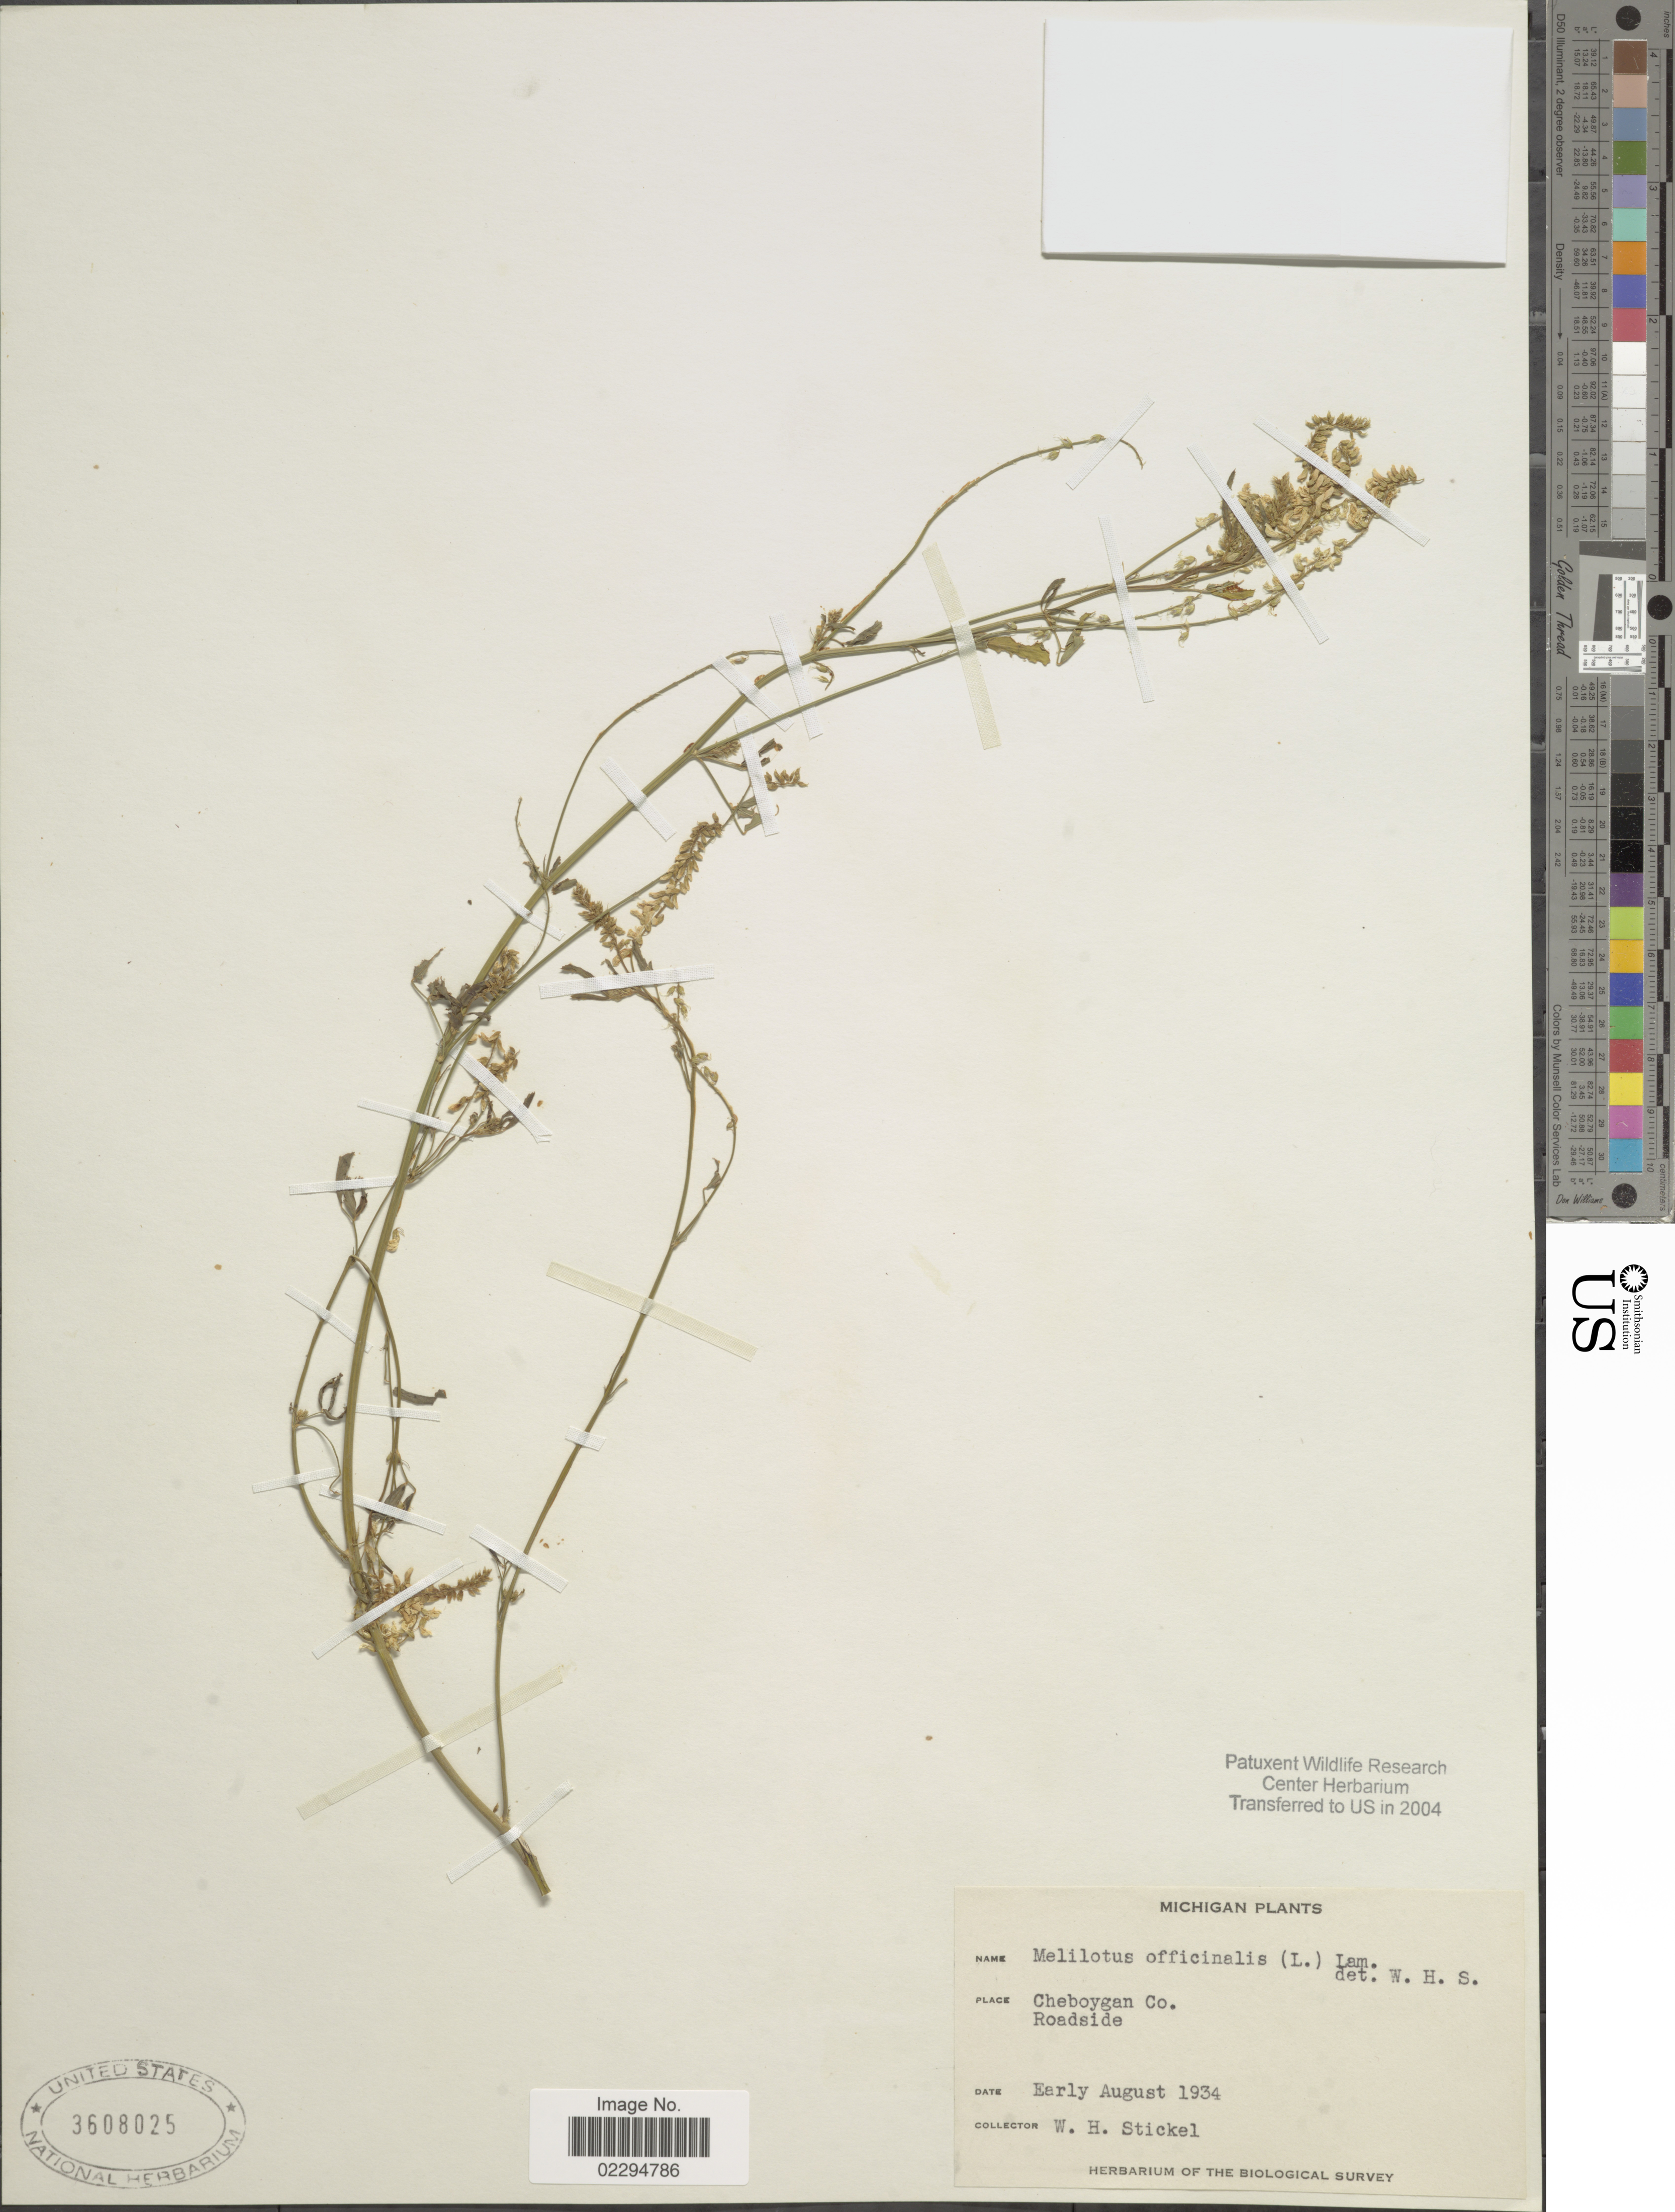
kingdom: Plantae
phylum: Tracheophyta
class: Magnoliopsida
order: Fabales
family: Fabaceae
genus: Melilotus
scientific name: Melilotus officinalis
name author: (L.) Lam.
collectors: W. Stickel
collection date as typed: Early August 1934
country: United States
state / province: Michigan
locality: Cheboygan Co.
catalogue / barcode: US 3608025